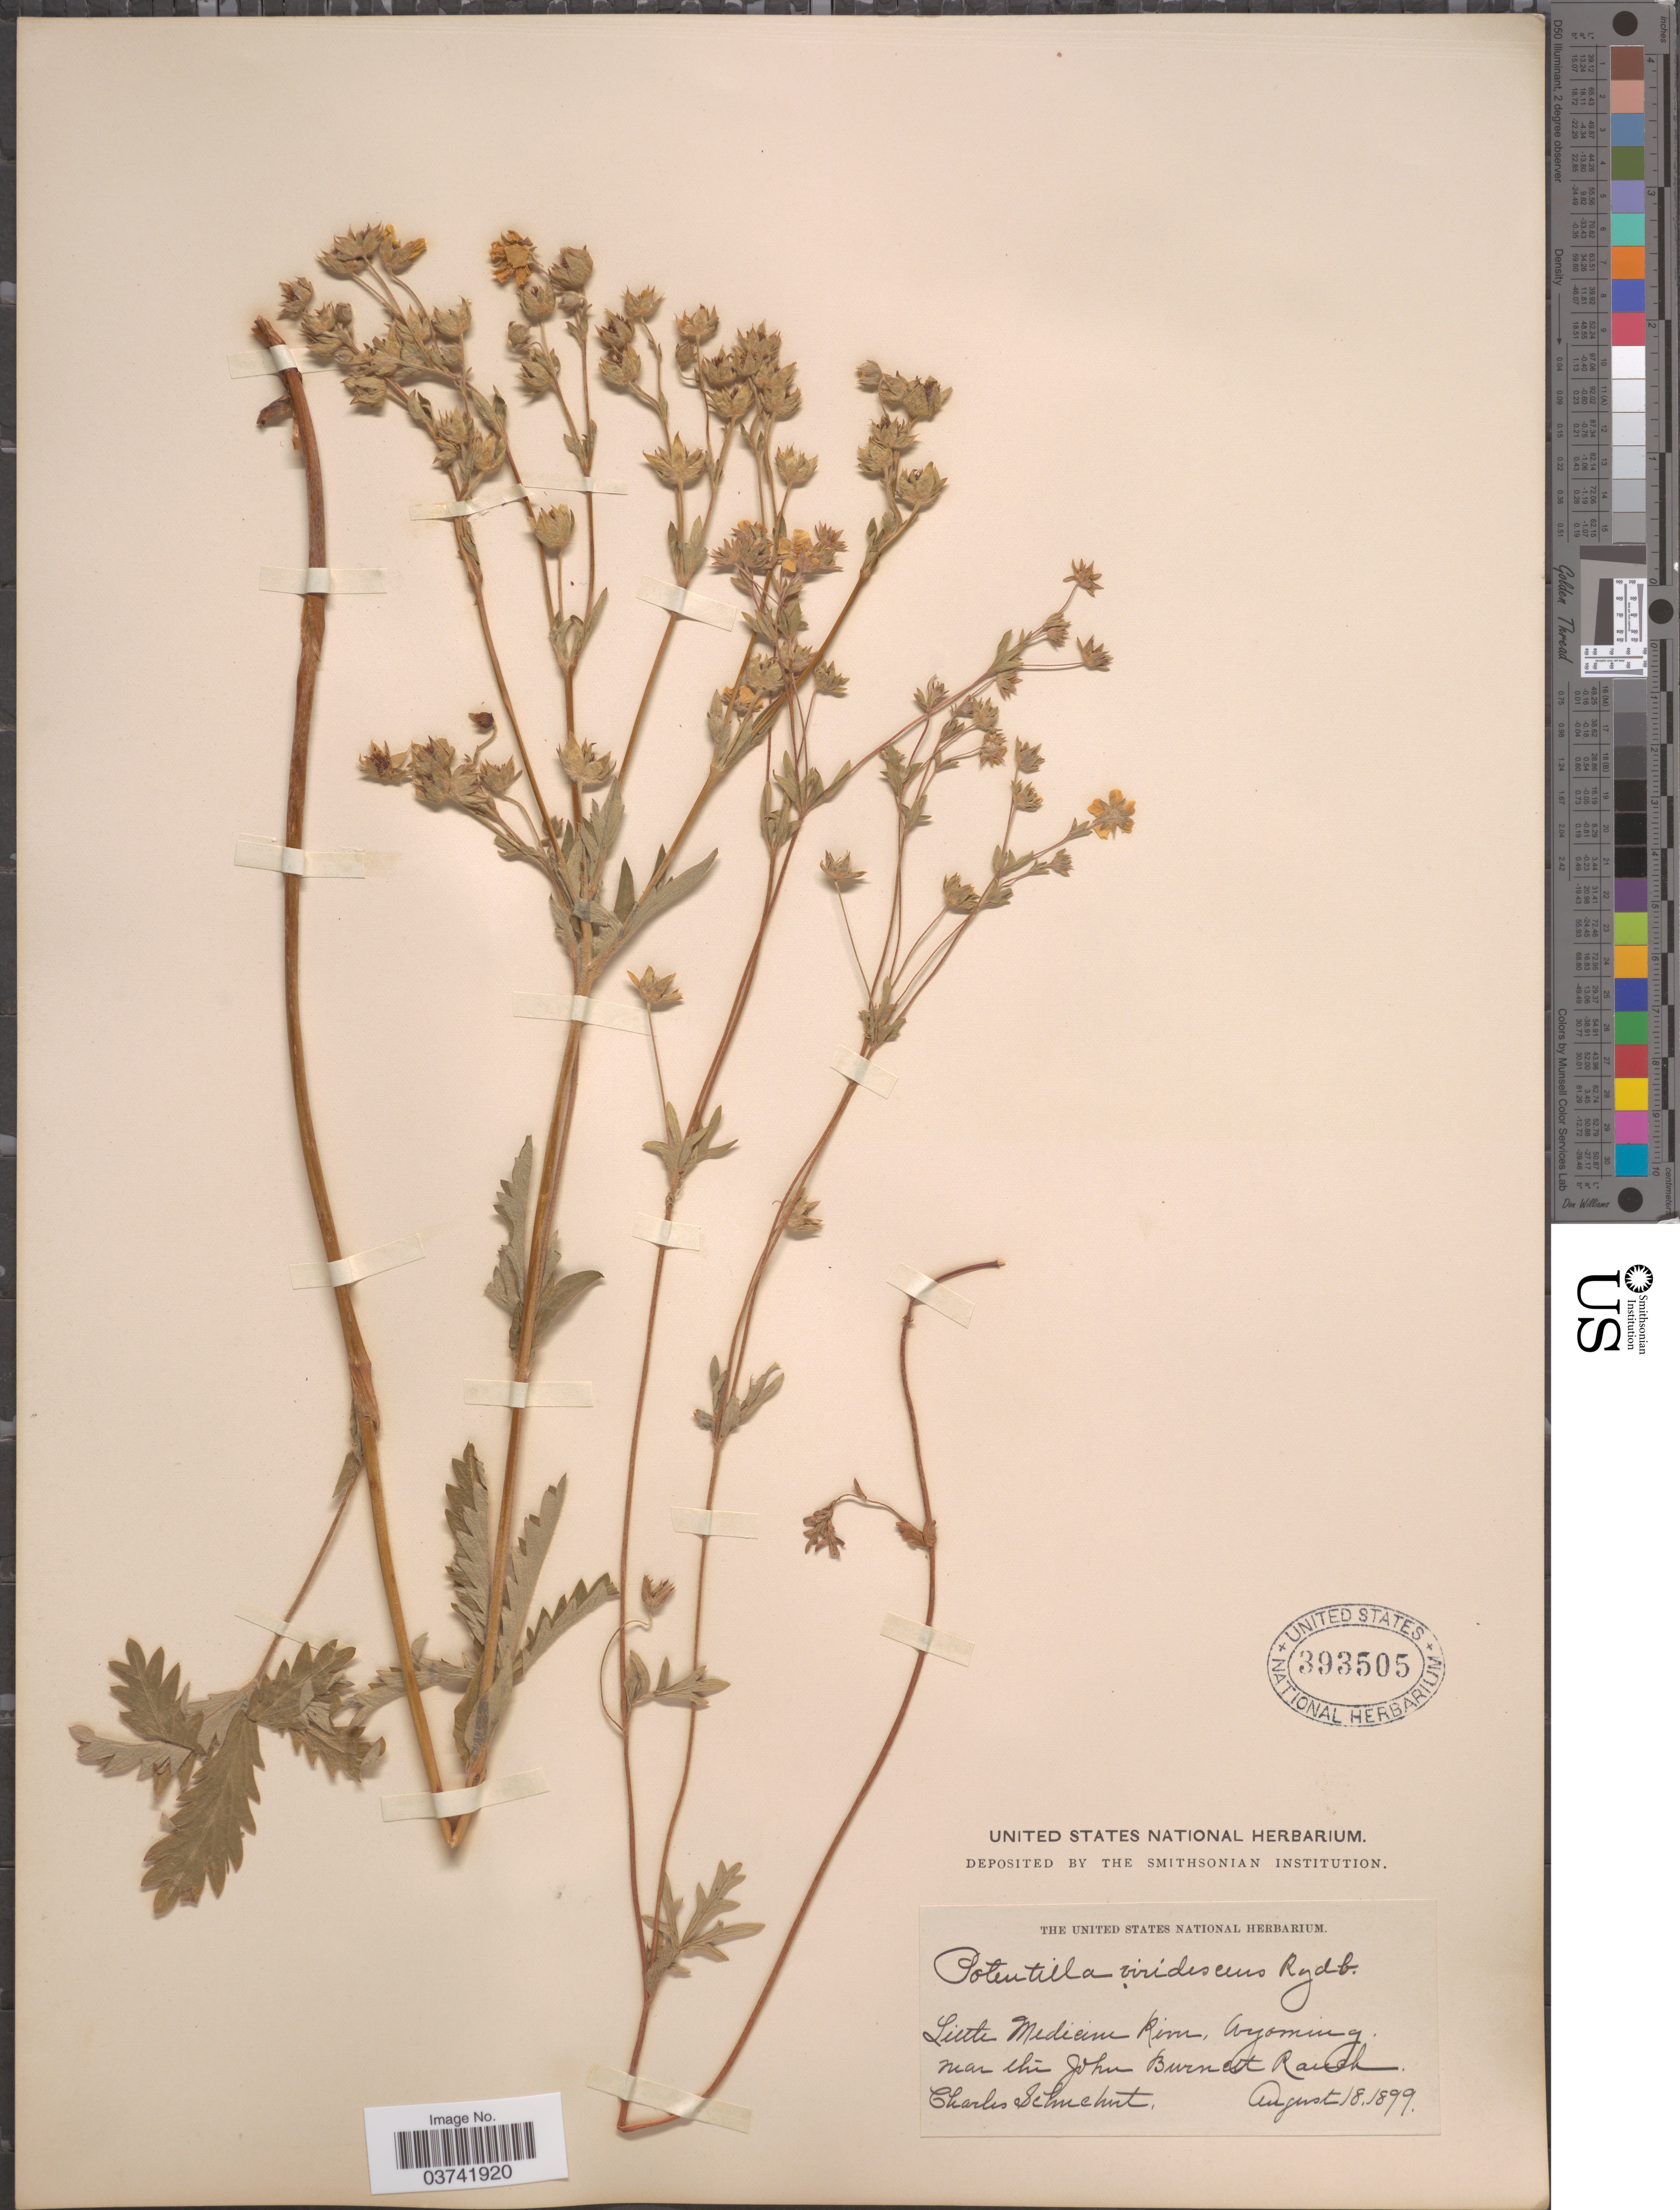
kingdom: Plantae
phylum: Tracheophyta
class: Magnoliopsida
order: Rosales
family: Rosaceae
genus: Potentilla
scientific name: Potentilla viridescens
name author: Rydb.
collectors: C. Schuchert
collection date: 1899-08-18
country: United States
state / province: Wyoming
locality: Little Medicine River, near the John Burnett Ranch.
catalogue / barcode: US 393505